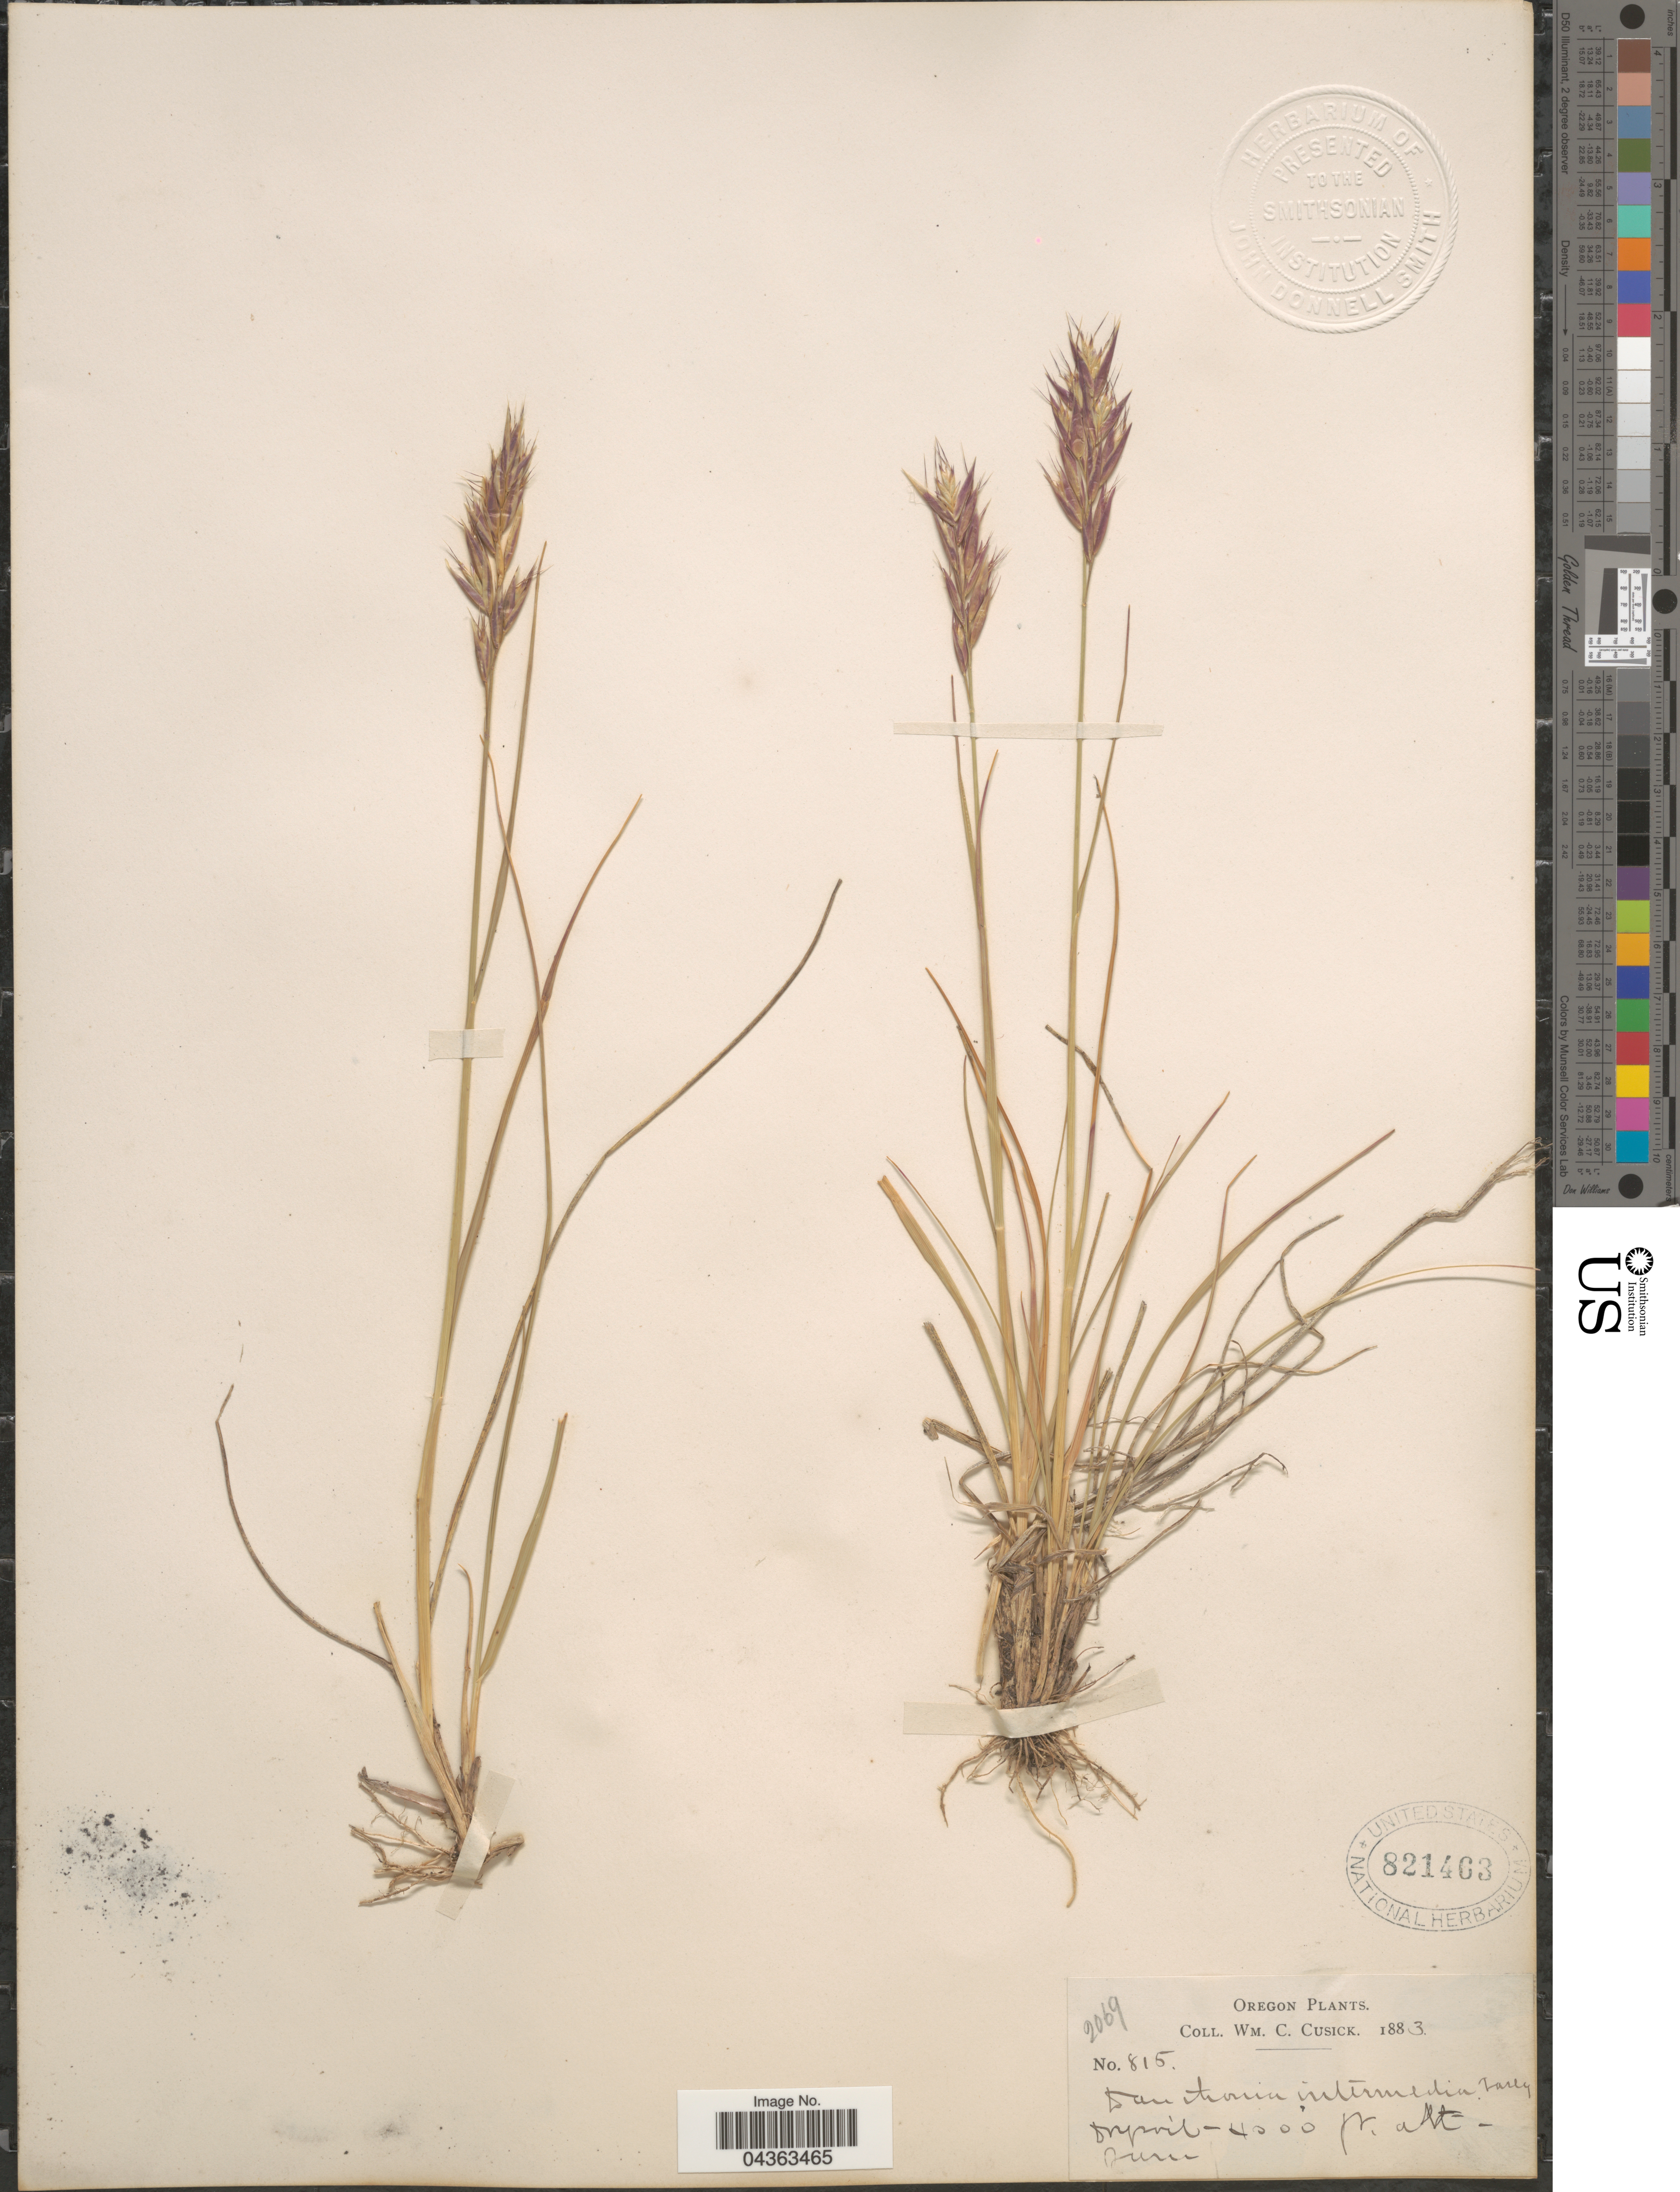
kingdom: Plantae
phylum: Tracheophyta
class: Liliopsida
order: Poales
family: Poaceae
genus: Danthonia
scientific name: Danthonia intermedia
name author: Vasey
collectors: W. C. Cusick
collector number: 815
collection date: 1883-06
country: United States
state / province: Oregon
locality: Dry soil.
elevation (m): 1219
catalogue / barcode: US 821463